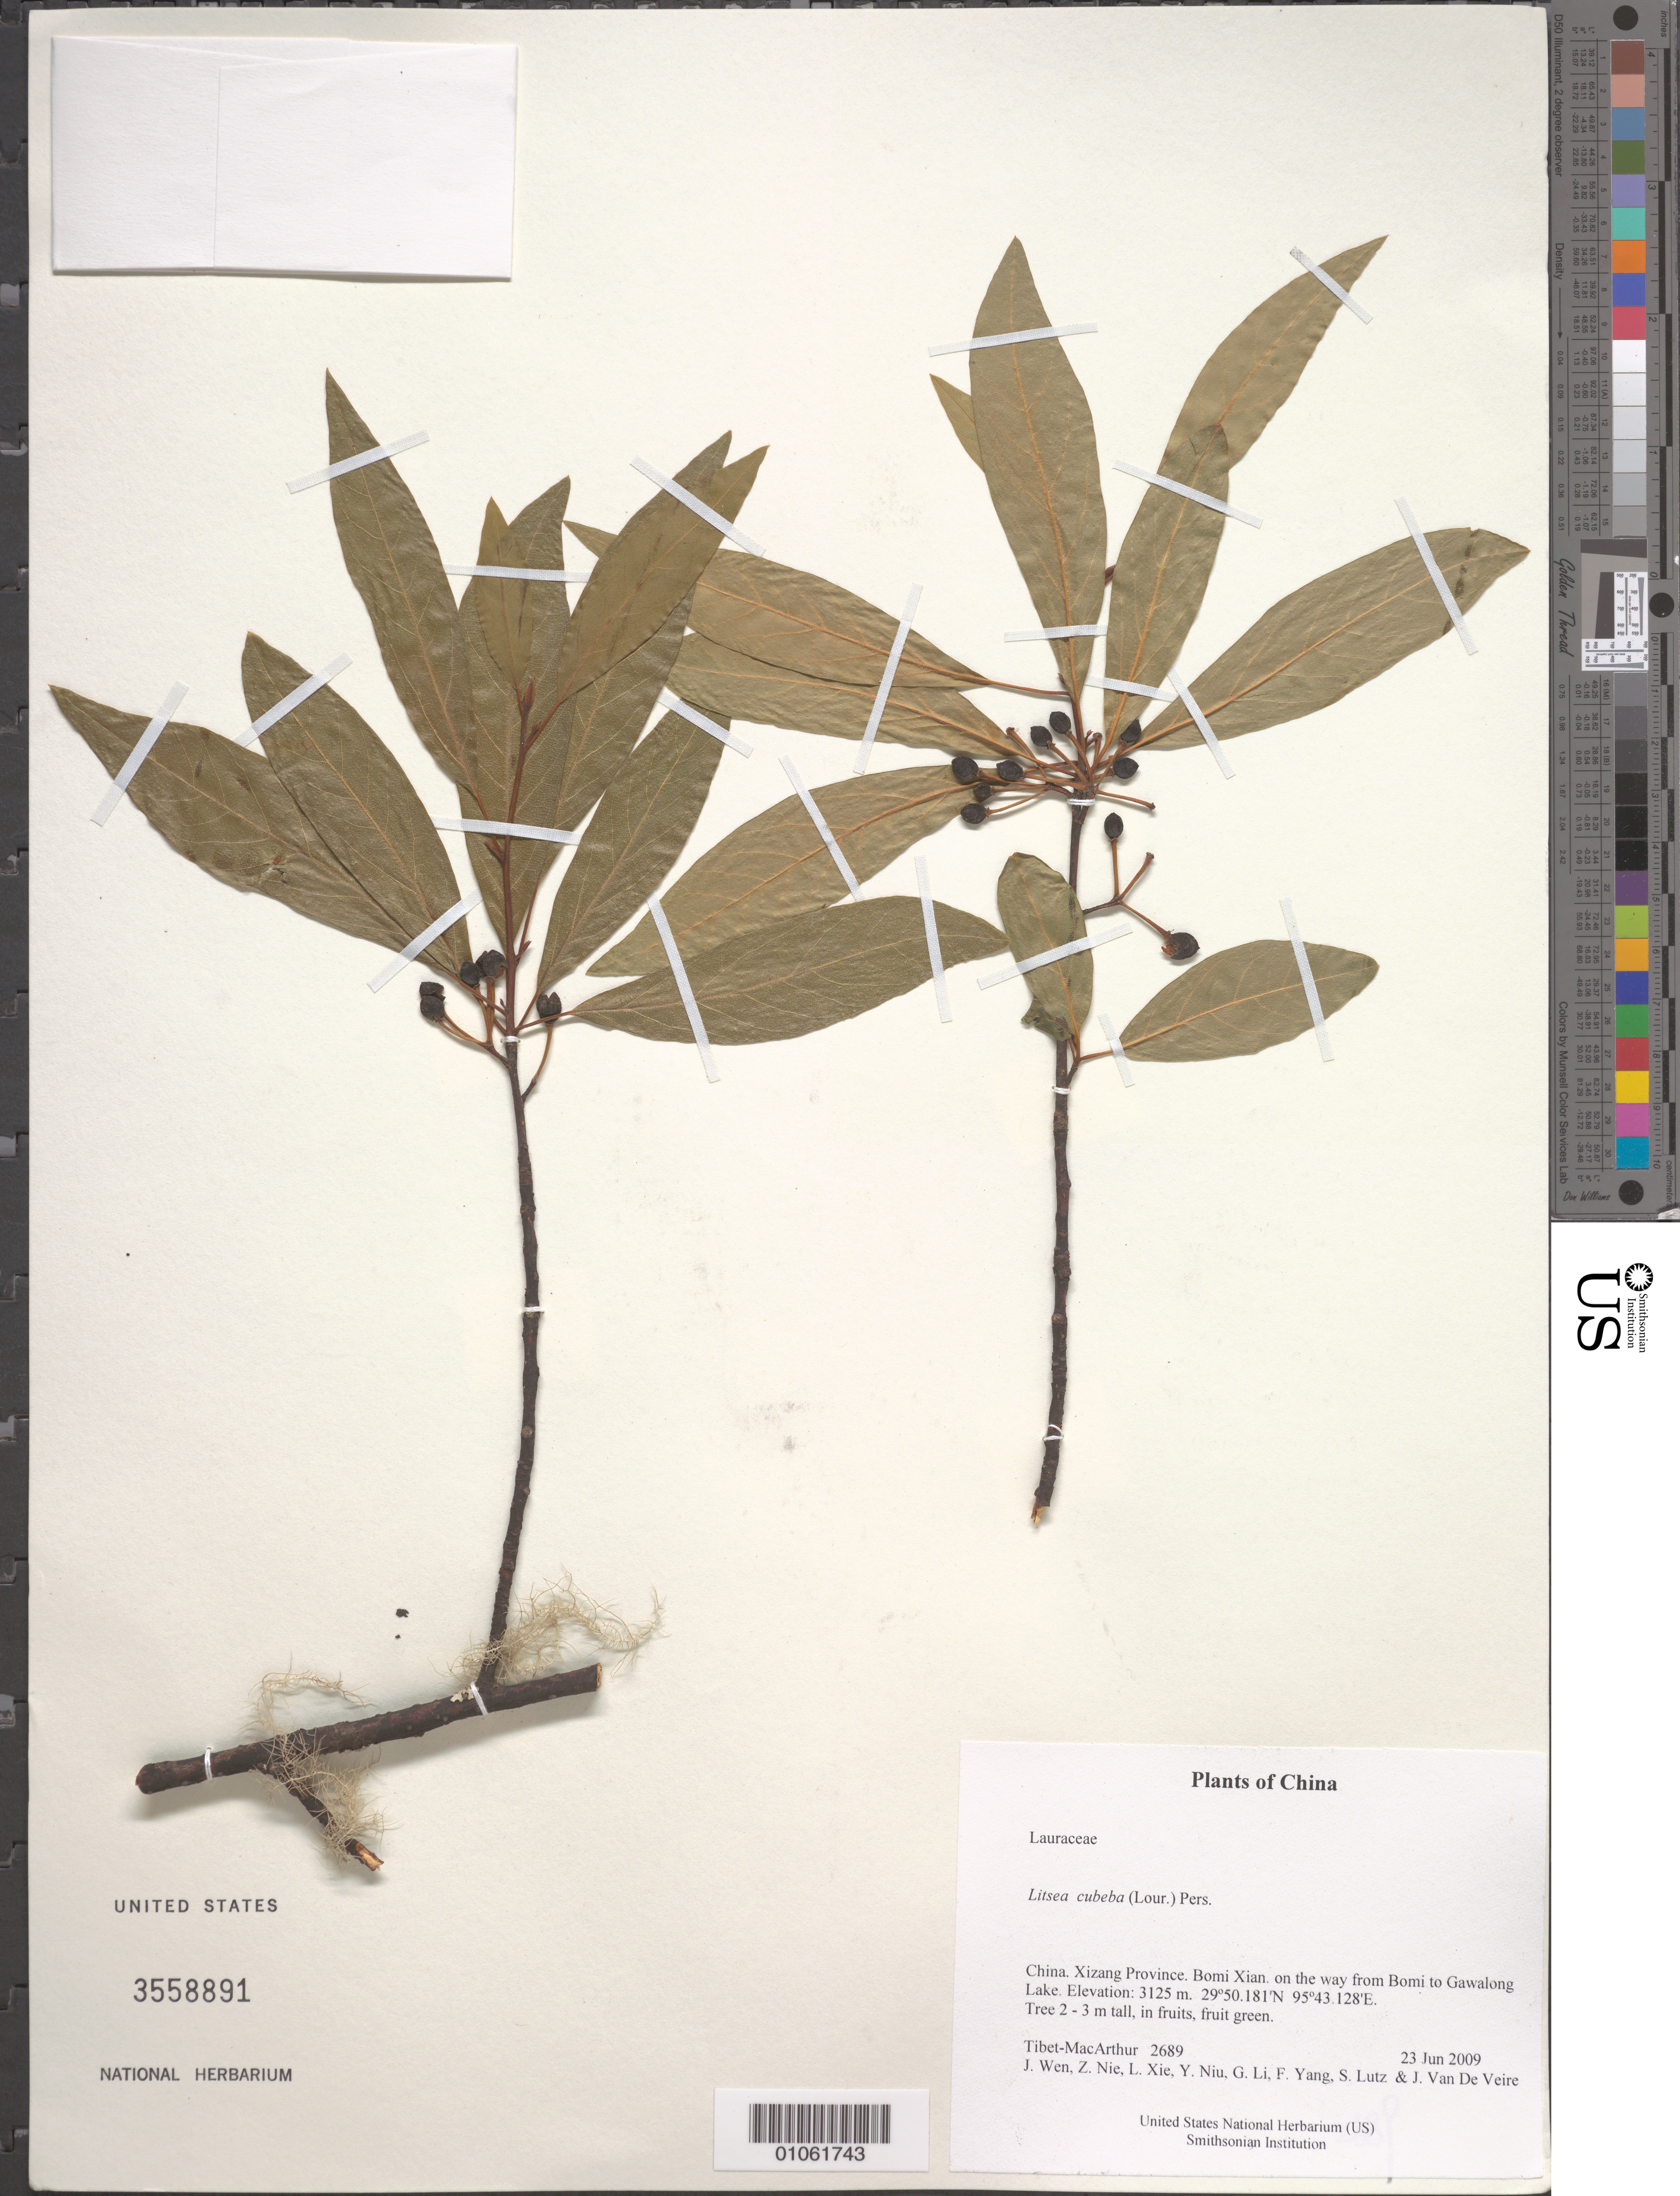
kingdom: Plantae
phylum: Tracheophyta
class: Magnoliopsida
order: Laurales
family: Lauraceae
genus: Litsea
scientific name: Litsea cubeba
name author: (Lour.) Pers.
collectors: Tibet-MacArthur, J. Wen, Z. Nie, L. Xie, Y. Niu, G. Li, F. Yang, S. Lutz & J. Van De Veire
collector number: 2689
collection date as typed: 23 Jun 2009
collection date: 2009-06-23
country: China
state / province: Xizang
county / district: Bomi Xian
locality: on the way from Bomi to Gawalong Lake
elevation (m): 3125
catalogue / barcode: US 3558891